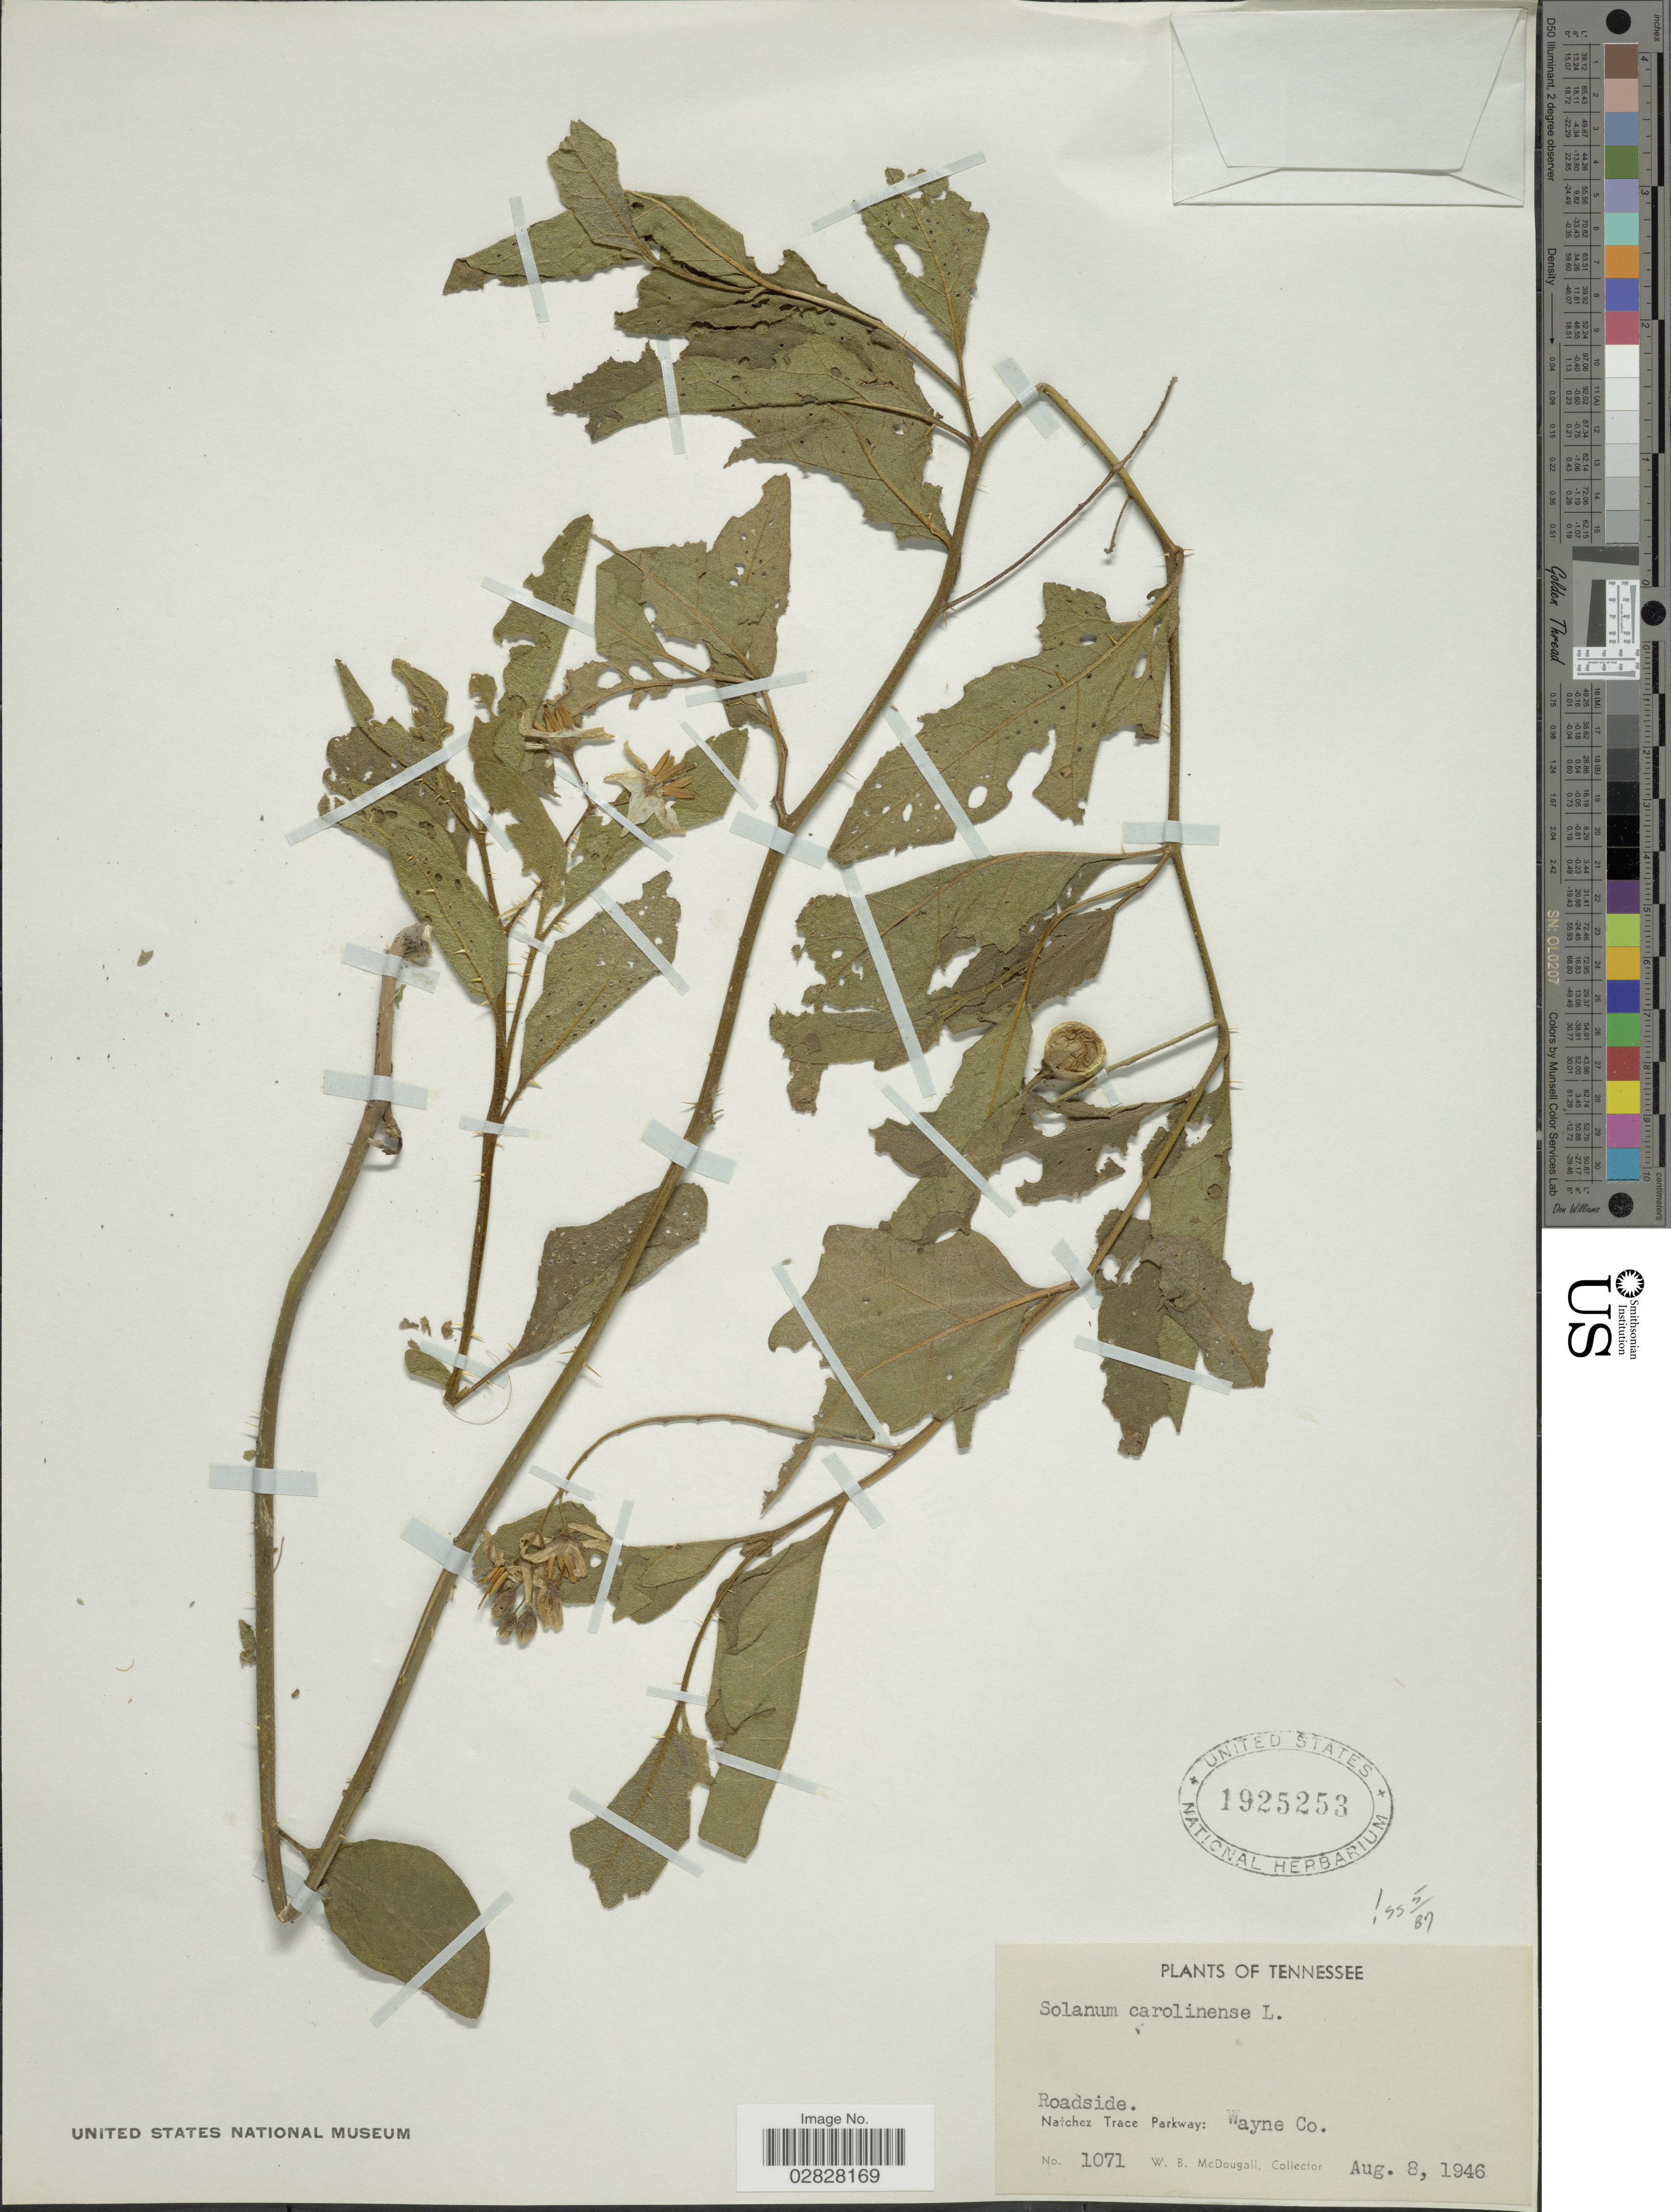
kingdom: Plantae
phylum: Tracheophyta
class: Magnoliopsida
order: Solanales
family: Solanaceae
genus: Solanum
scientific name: Solanum carolinense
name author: L.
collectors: W. B. McDougall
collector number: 1071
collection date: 1946-08-08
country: United States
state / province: Tennessee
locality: Roadside. Natchez Trace Parkway: Wayne Co.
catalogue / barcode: US 1925253